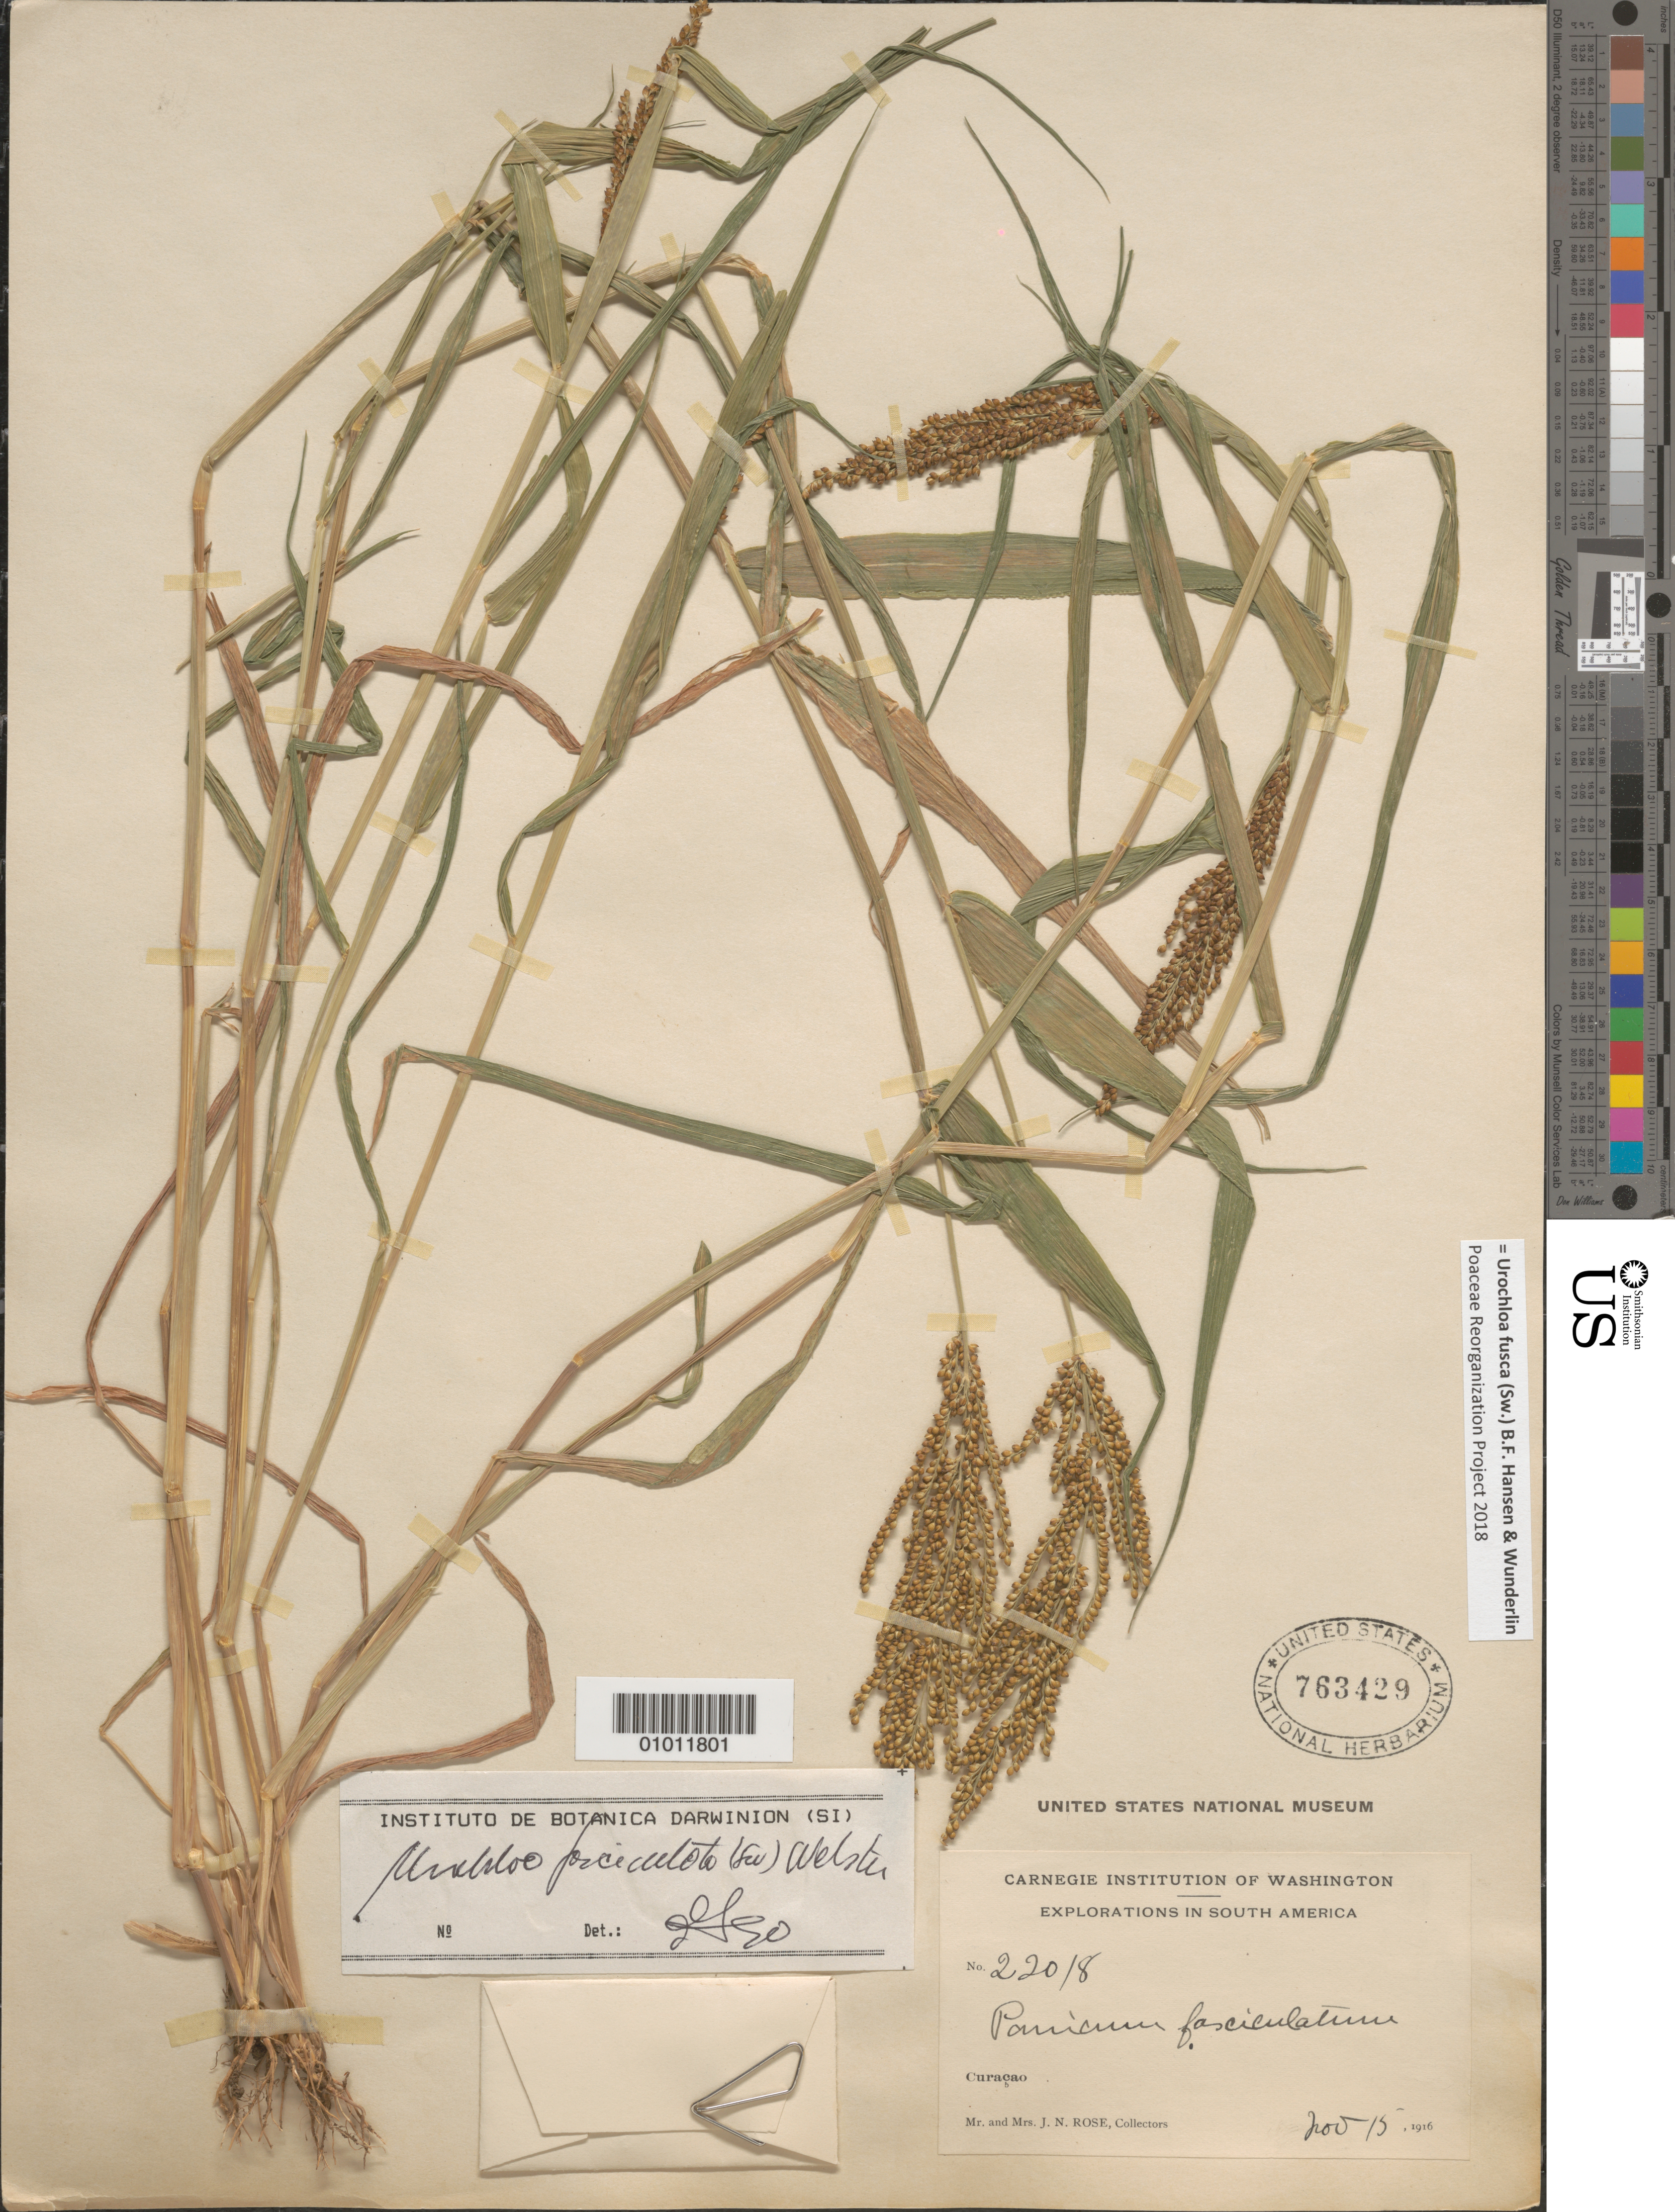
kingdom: Plantae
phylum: Tracheophyta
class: Liliopsida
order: Poales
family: Poaceae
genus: Urochloa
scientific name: Urochloa fasciculata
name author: (Sw.) R.D. Webster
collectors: J. N. Rose & L. B. Rose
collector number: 22018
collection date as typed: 15 Nov 1916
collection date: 1916-11-15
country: Curaçao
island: Curaçao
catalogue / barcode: US 763429